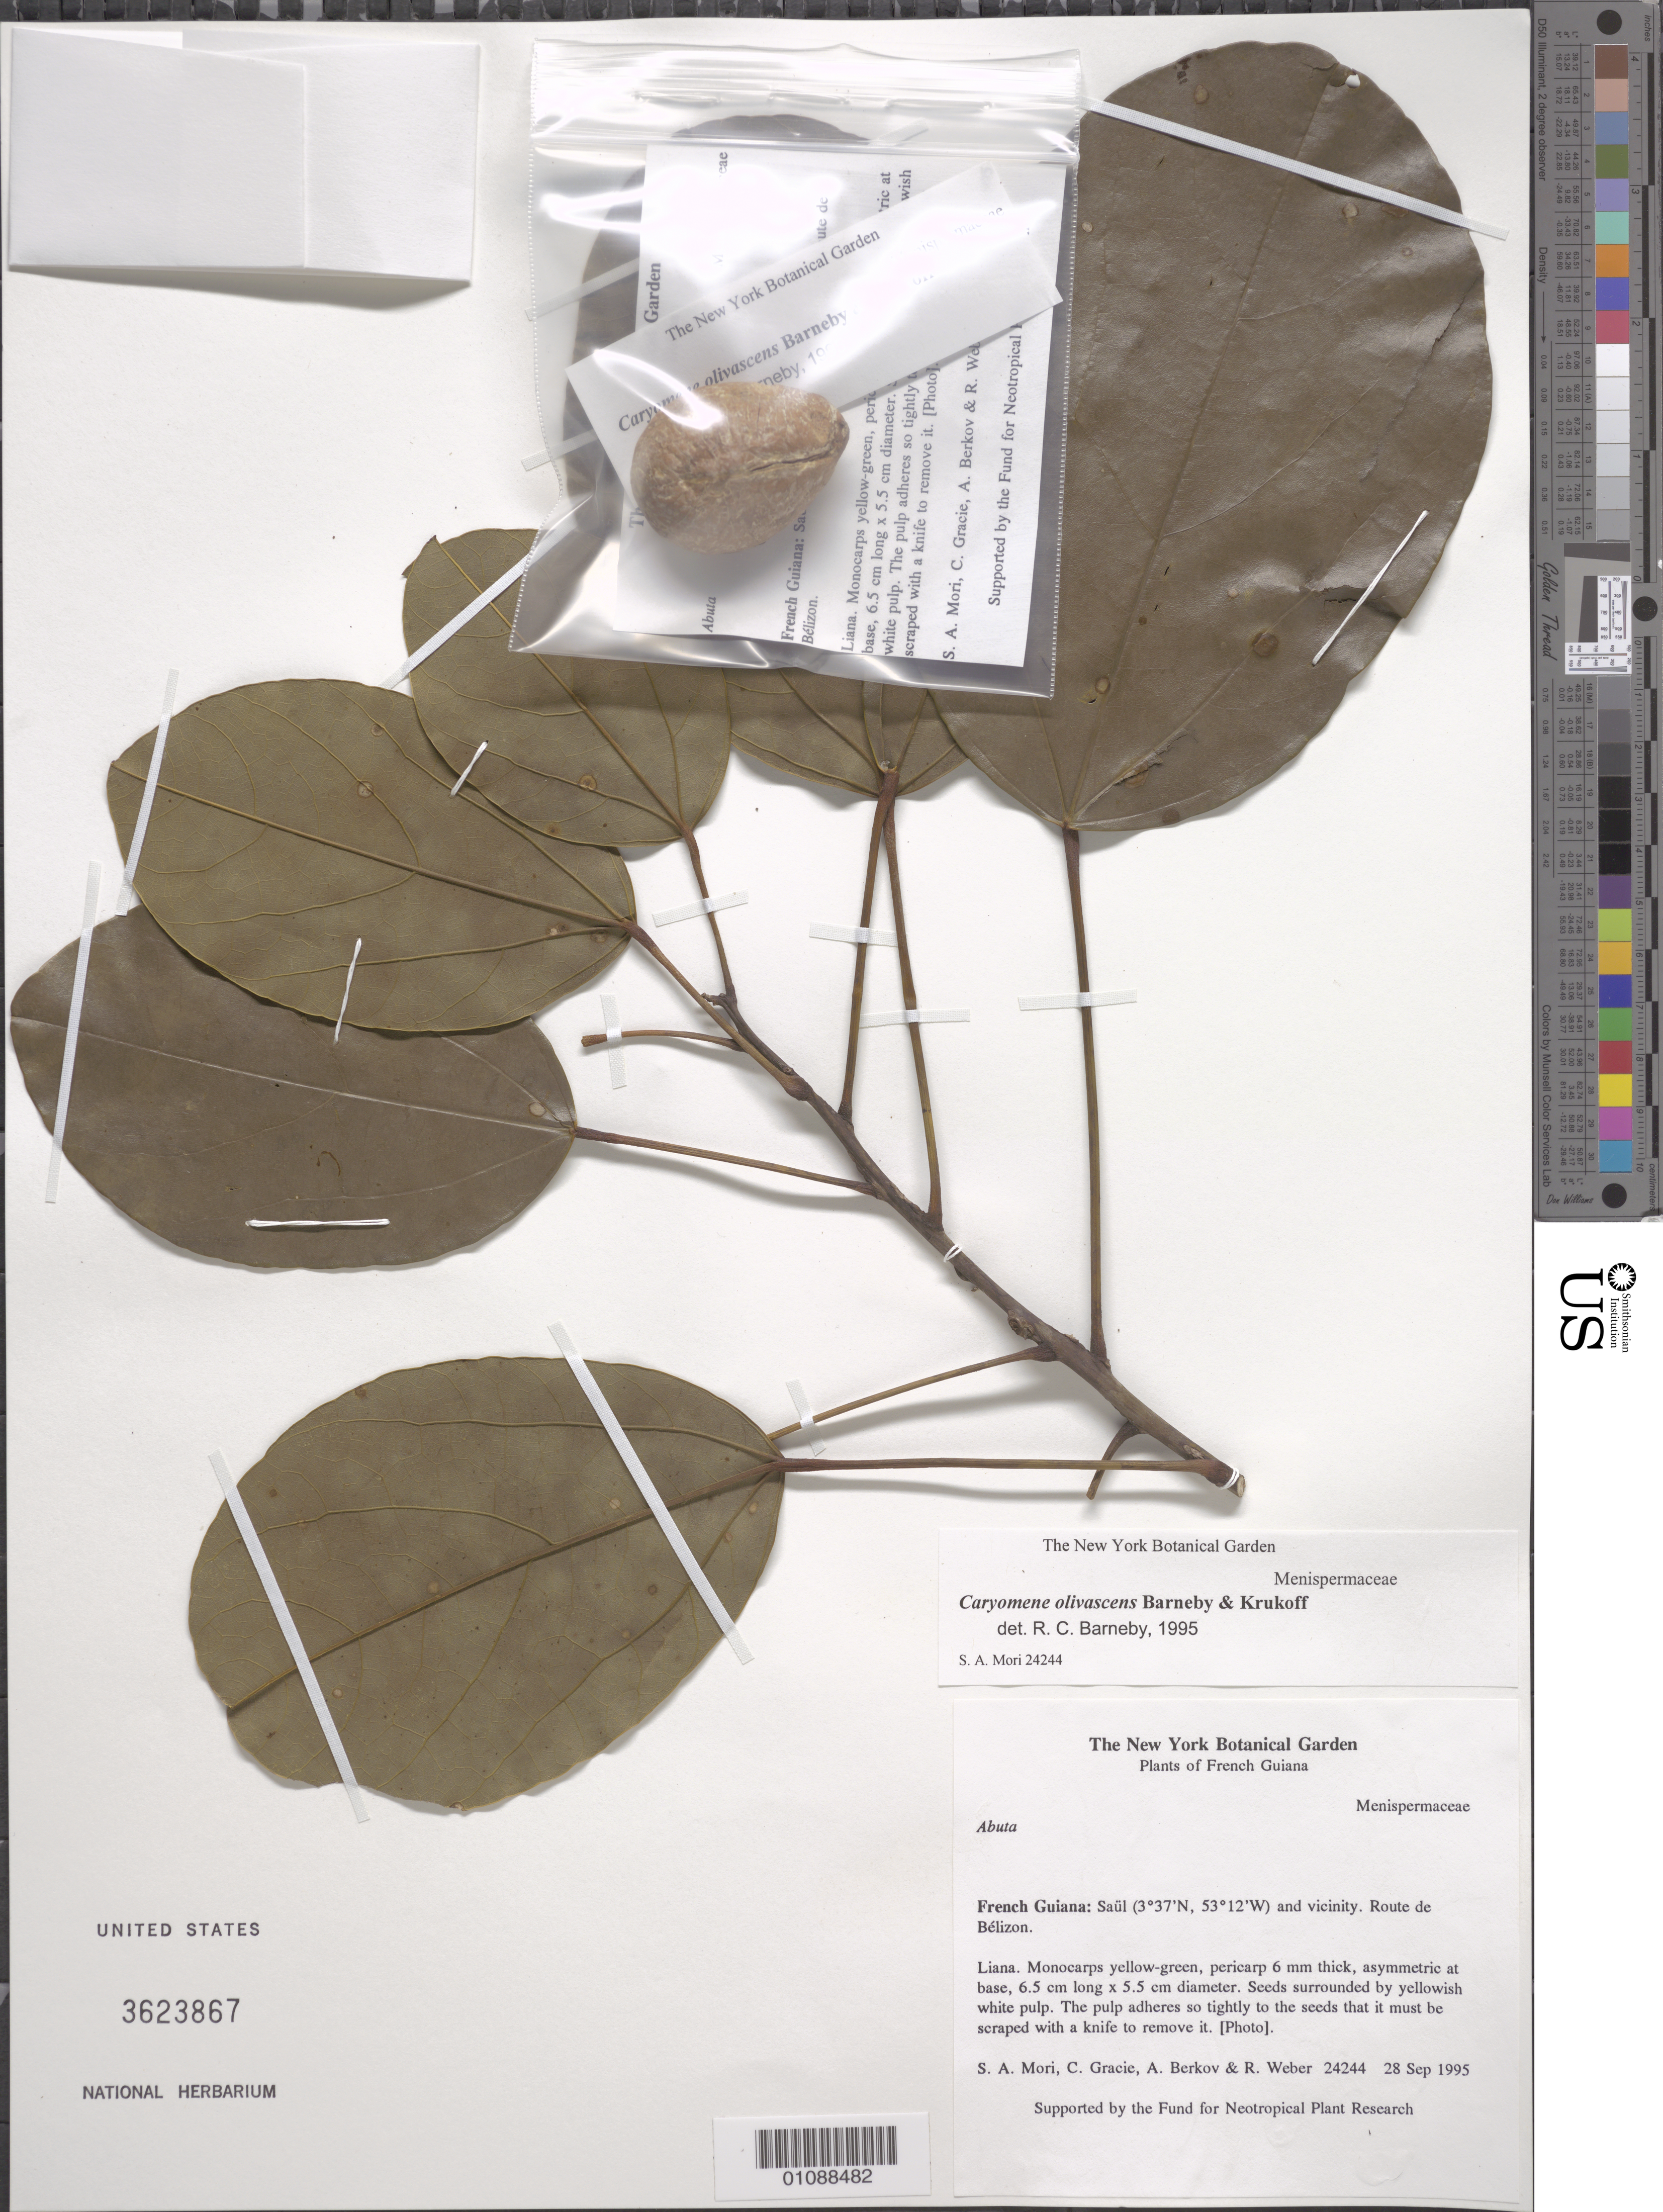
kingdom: Plantae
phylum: Tracheophyta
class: Magnoliopsida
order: Ranunculales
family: Menispermaceae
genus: Caryomene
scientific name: Caryomene olivascens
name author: Barneby & Krukoff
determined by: Barneby, Rupert C., (NY)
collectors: S. Mori, C. A. Gracie, A. Berkov & R. Weber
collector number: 24244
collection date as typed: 28-Sep-95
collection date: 1995-09-28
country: French Guiana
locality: Saül and vic., Route de Bélizon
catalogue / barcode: US 3623867